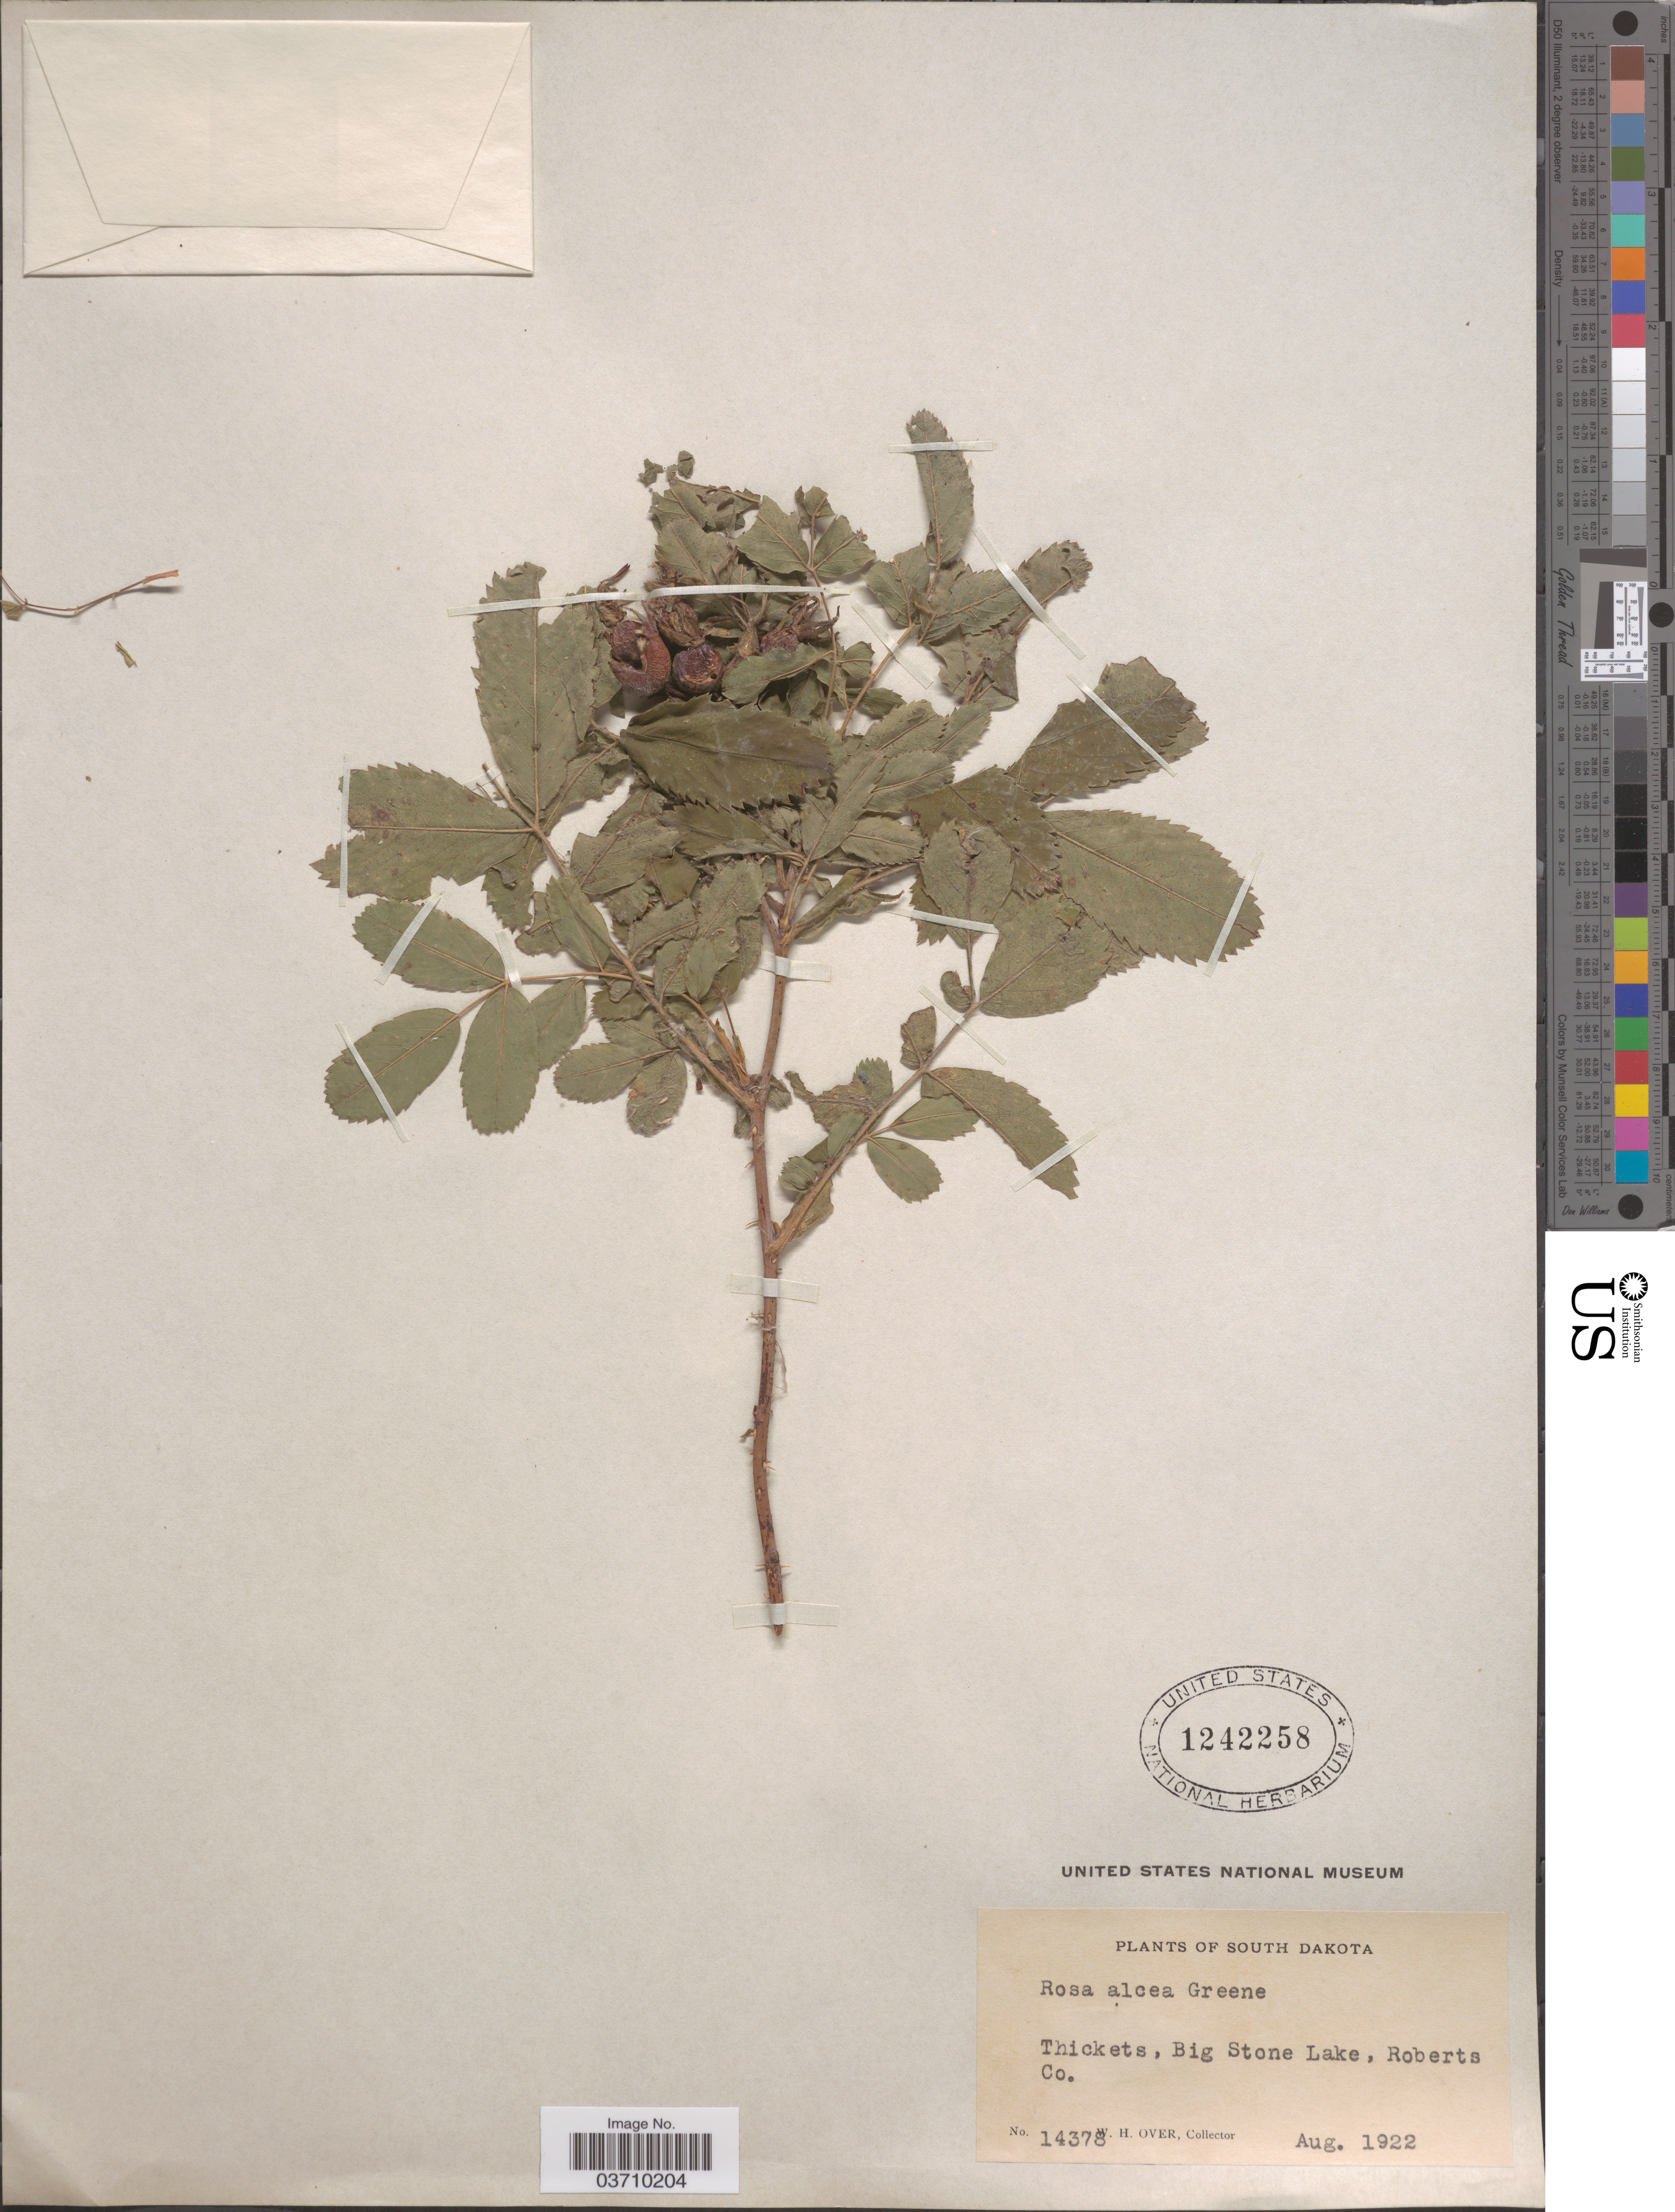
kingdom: Plantae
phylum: Tracheophyta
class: Magnoliopsida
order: Rosales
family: Rosaceae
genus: Rosa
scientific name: Rosa alcea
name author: Greene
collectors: W. Over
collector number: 14378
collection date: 1922-08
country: United States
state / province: South Dakota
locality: Big Stone Lake, Roberts Co.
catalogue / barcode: US 1242258